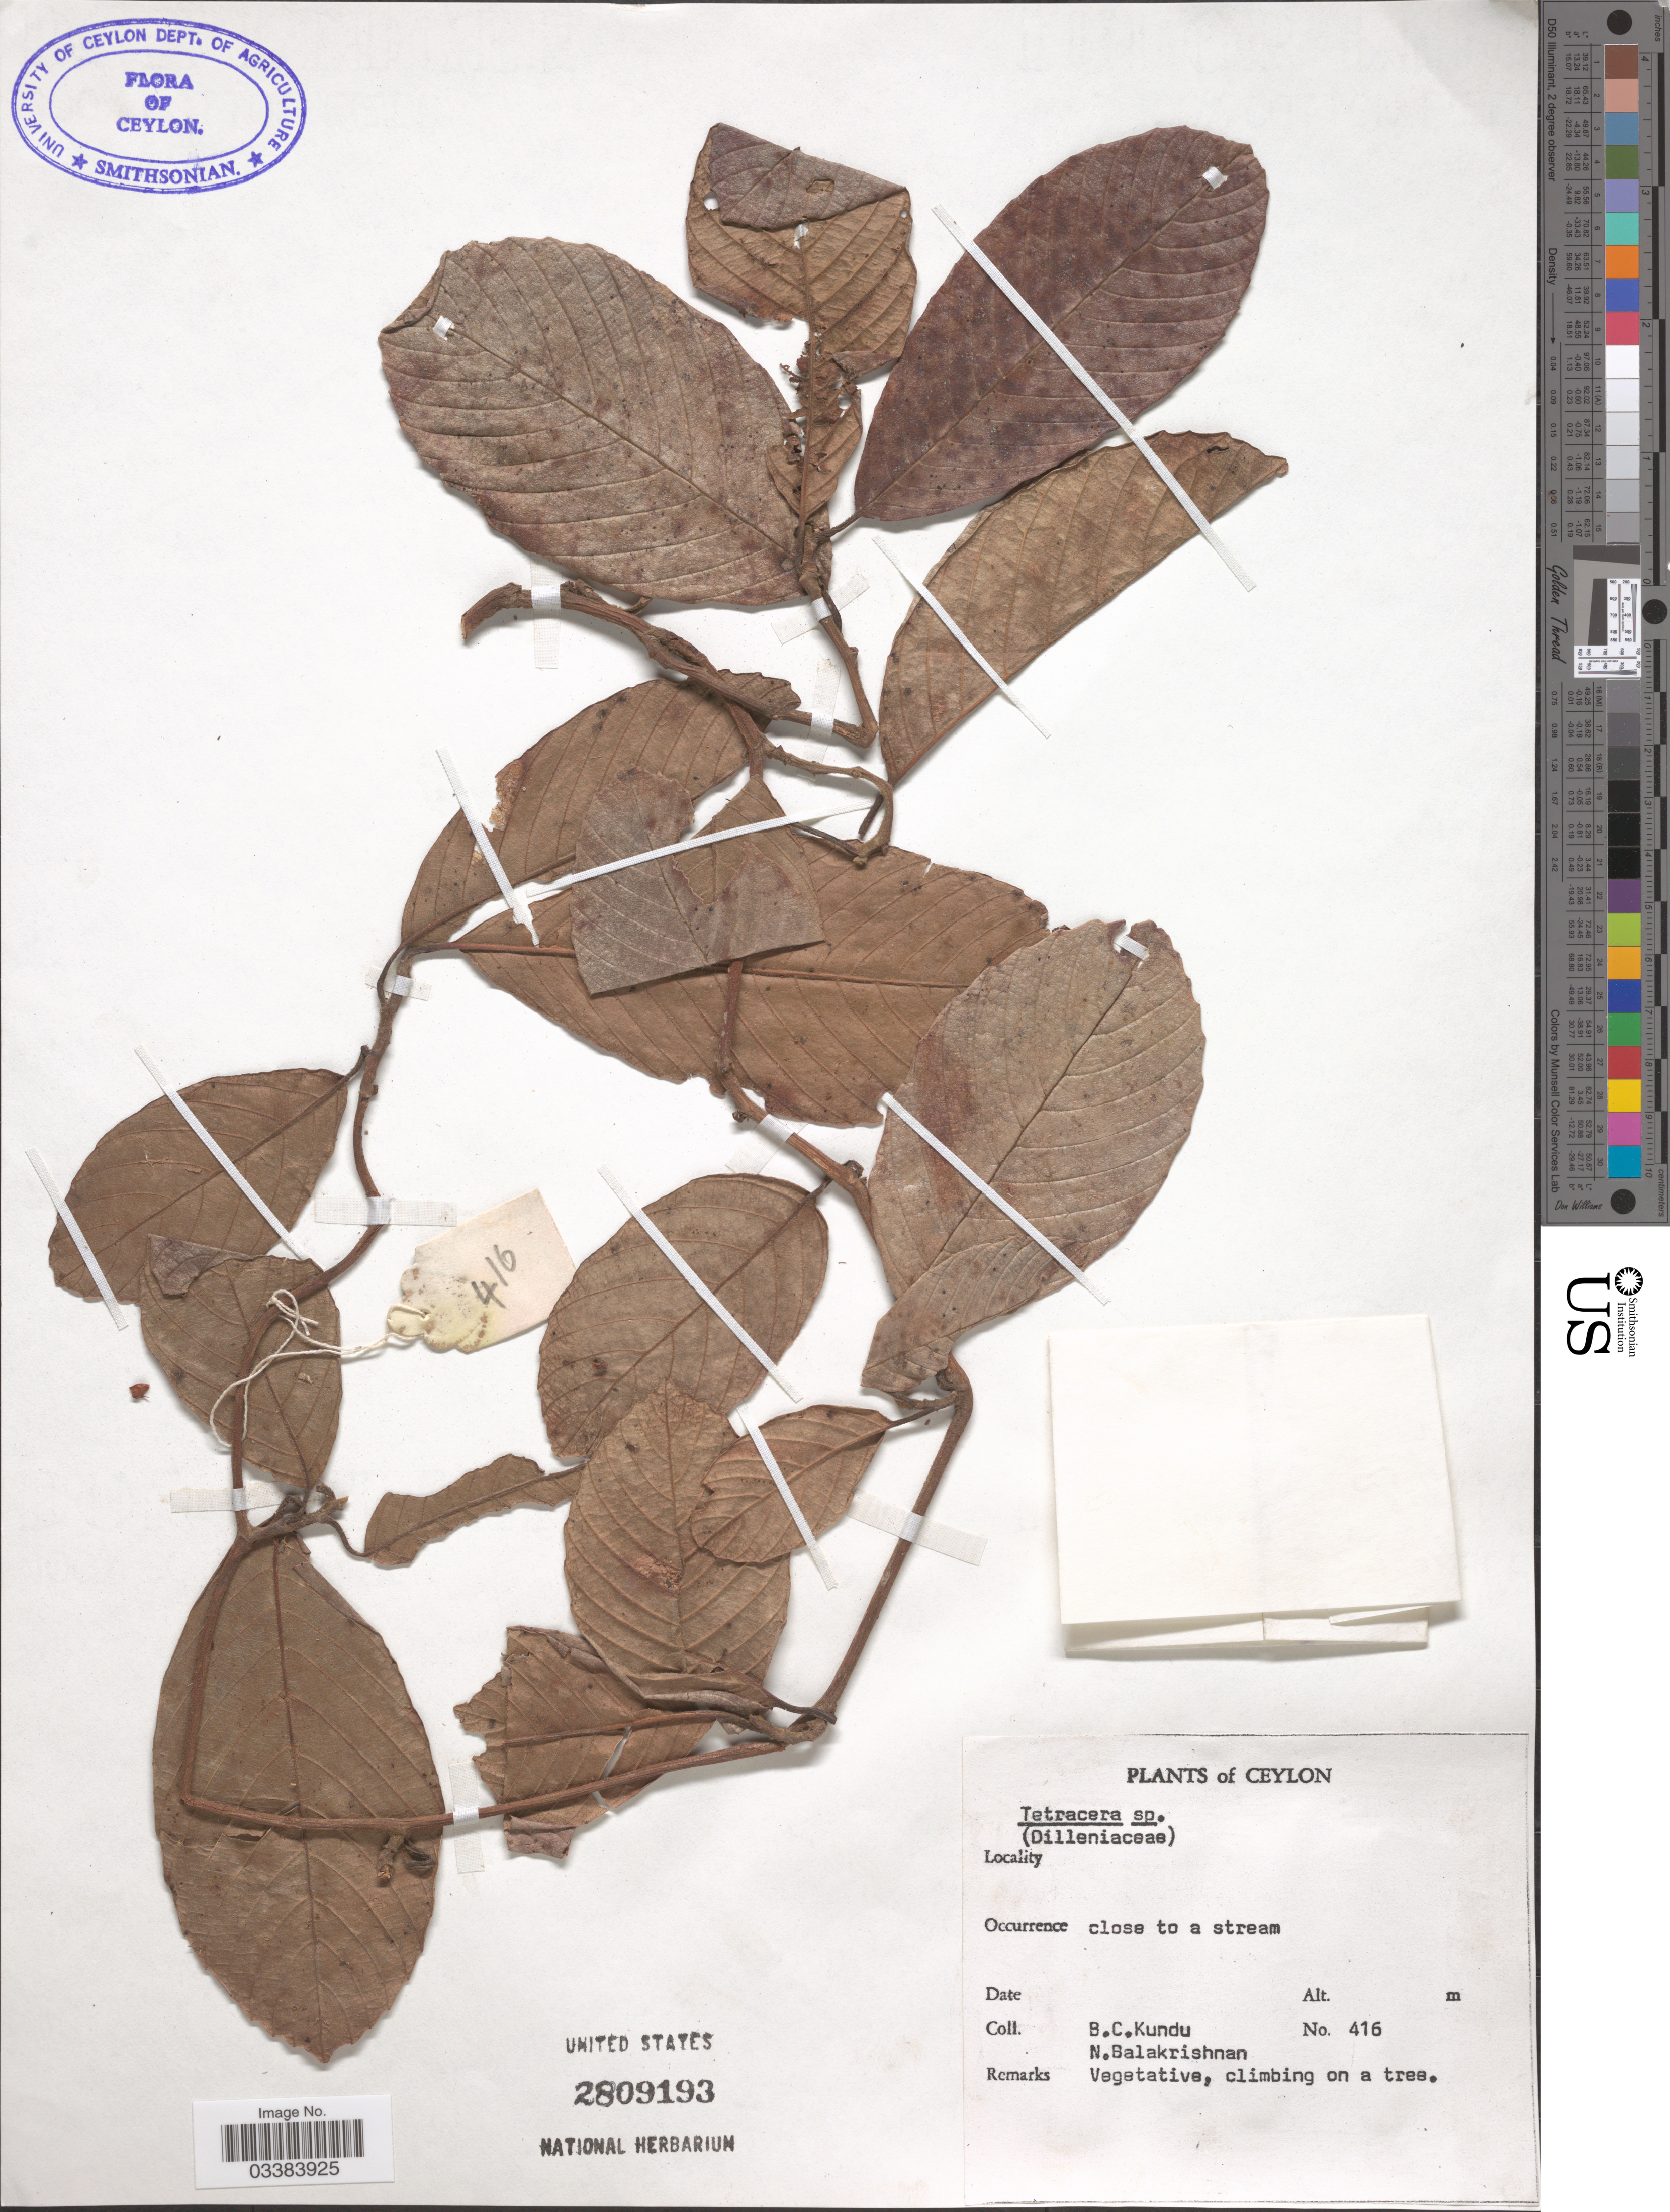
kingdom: Plantae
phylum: Tracheophyta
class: Magnoliopsida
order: Dilleniales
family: Dilleniaceae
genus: Tetracera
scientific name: Tetracera sarmentosa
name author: (L.) Vahl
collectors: B. C. Kundu & N. Balakrishnan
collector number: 416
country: Sri Lanka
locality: Ceylon.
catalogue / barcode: US 2809193